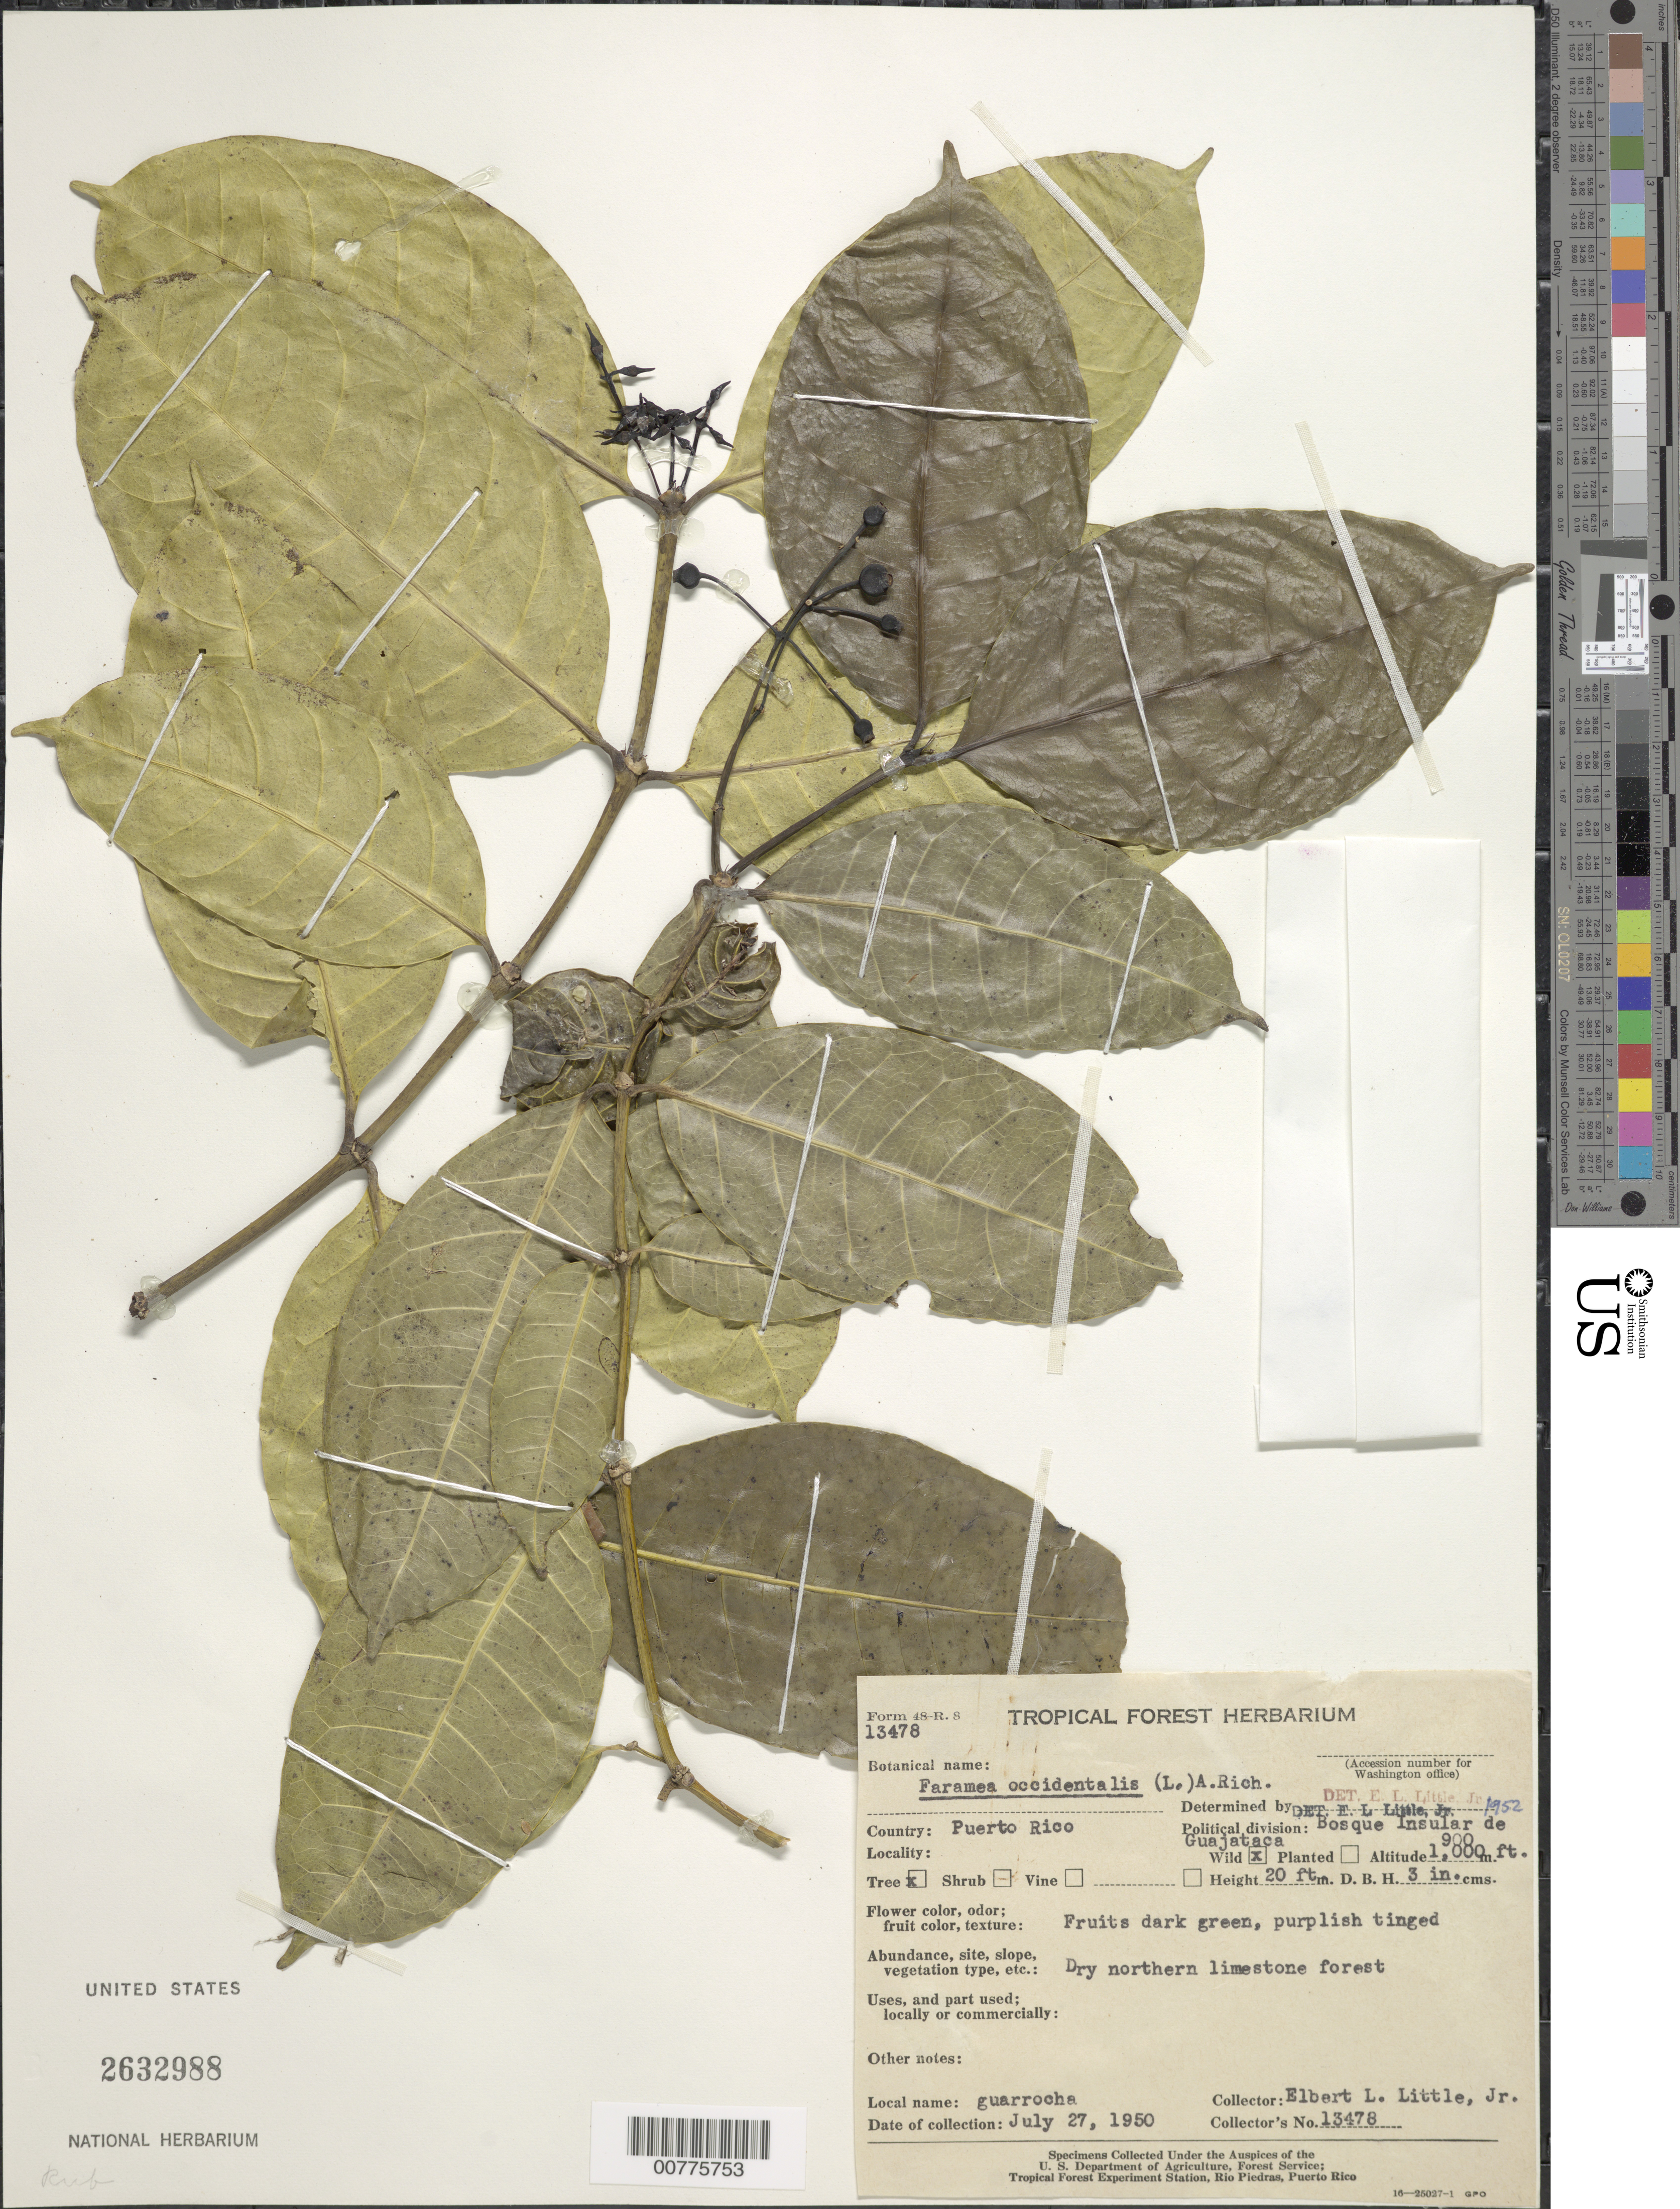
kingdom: Plantae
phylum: Tracheophyta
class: Magnoliopsida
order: Gentianales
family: Rubiaceae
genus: Faramea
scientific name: Faramea occidentalis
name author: (L.) A. Rich.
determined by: Little, Elbert L., Jr., (FSSR), United States Department of Agriculture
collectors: E. L. Little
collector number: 13478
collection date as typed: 27 Jul 1950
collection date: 1950-07-27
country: Puerto Rico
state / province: Quebradillas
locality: Bosque Insular de Guajataca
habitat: Dry northern limestone forest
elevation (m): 274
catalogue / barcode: US 2632988